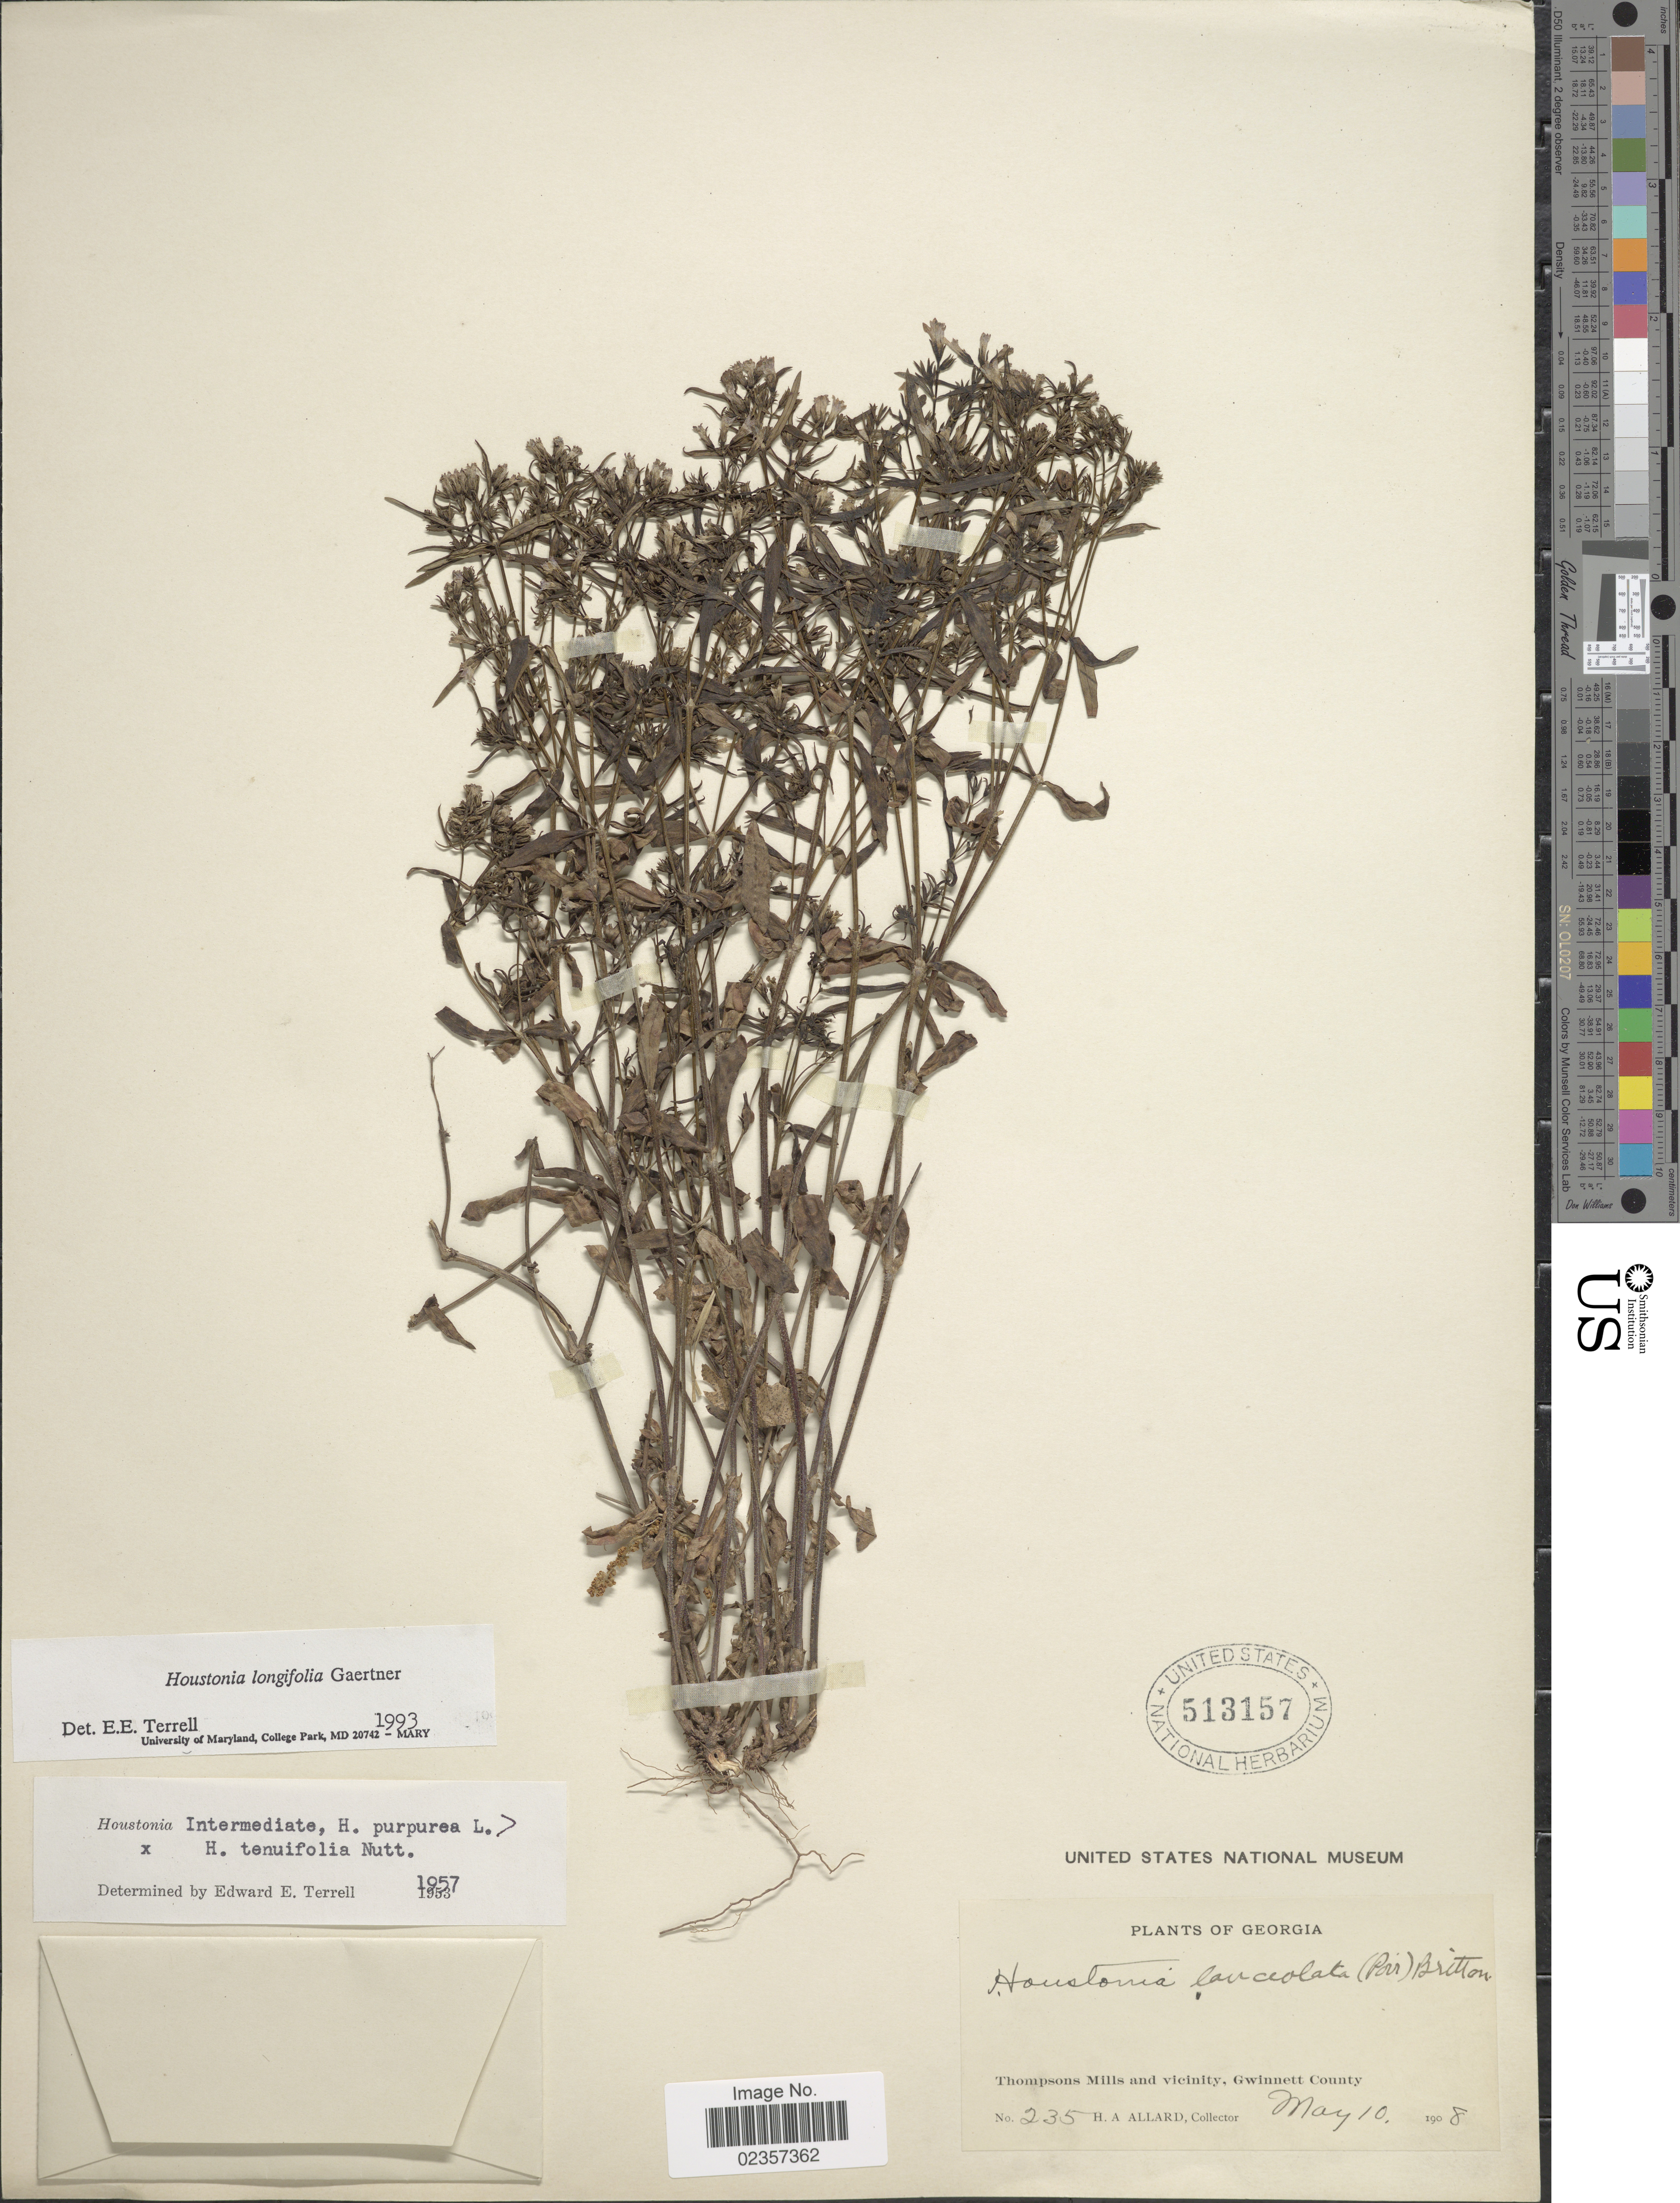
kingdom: Plantae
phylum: Tracheophyta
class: Magnoliopsida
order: Gentianales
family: Rubiaceae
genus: Houstonia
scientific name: Houstonia longifolia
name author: Gaertn.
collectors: H. A. Allard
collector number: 235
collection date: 1908-05-10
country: United States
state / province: Georgia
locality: Thompsons Mills and vicinity, Gwinnett County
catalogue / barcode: US 513157